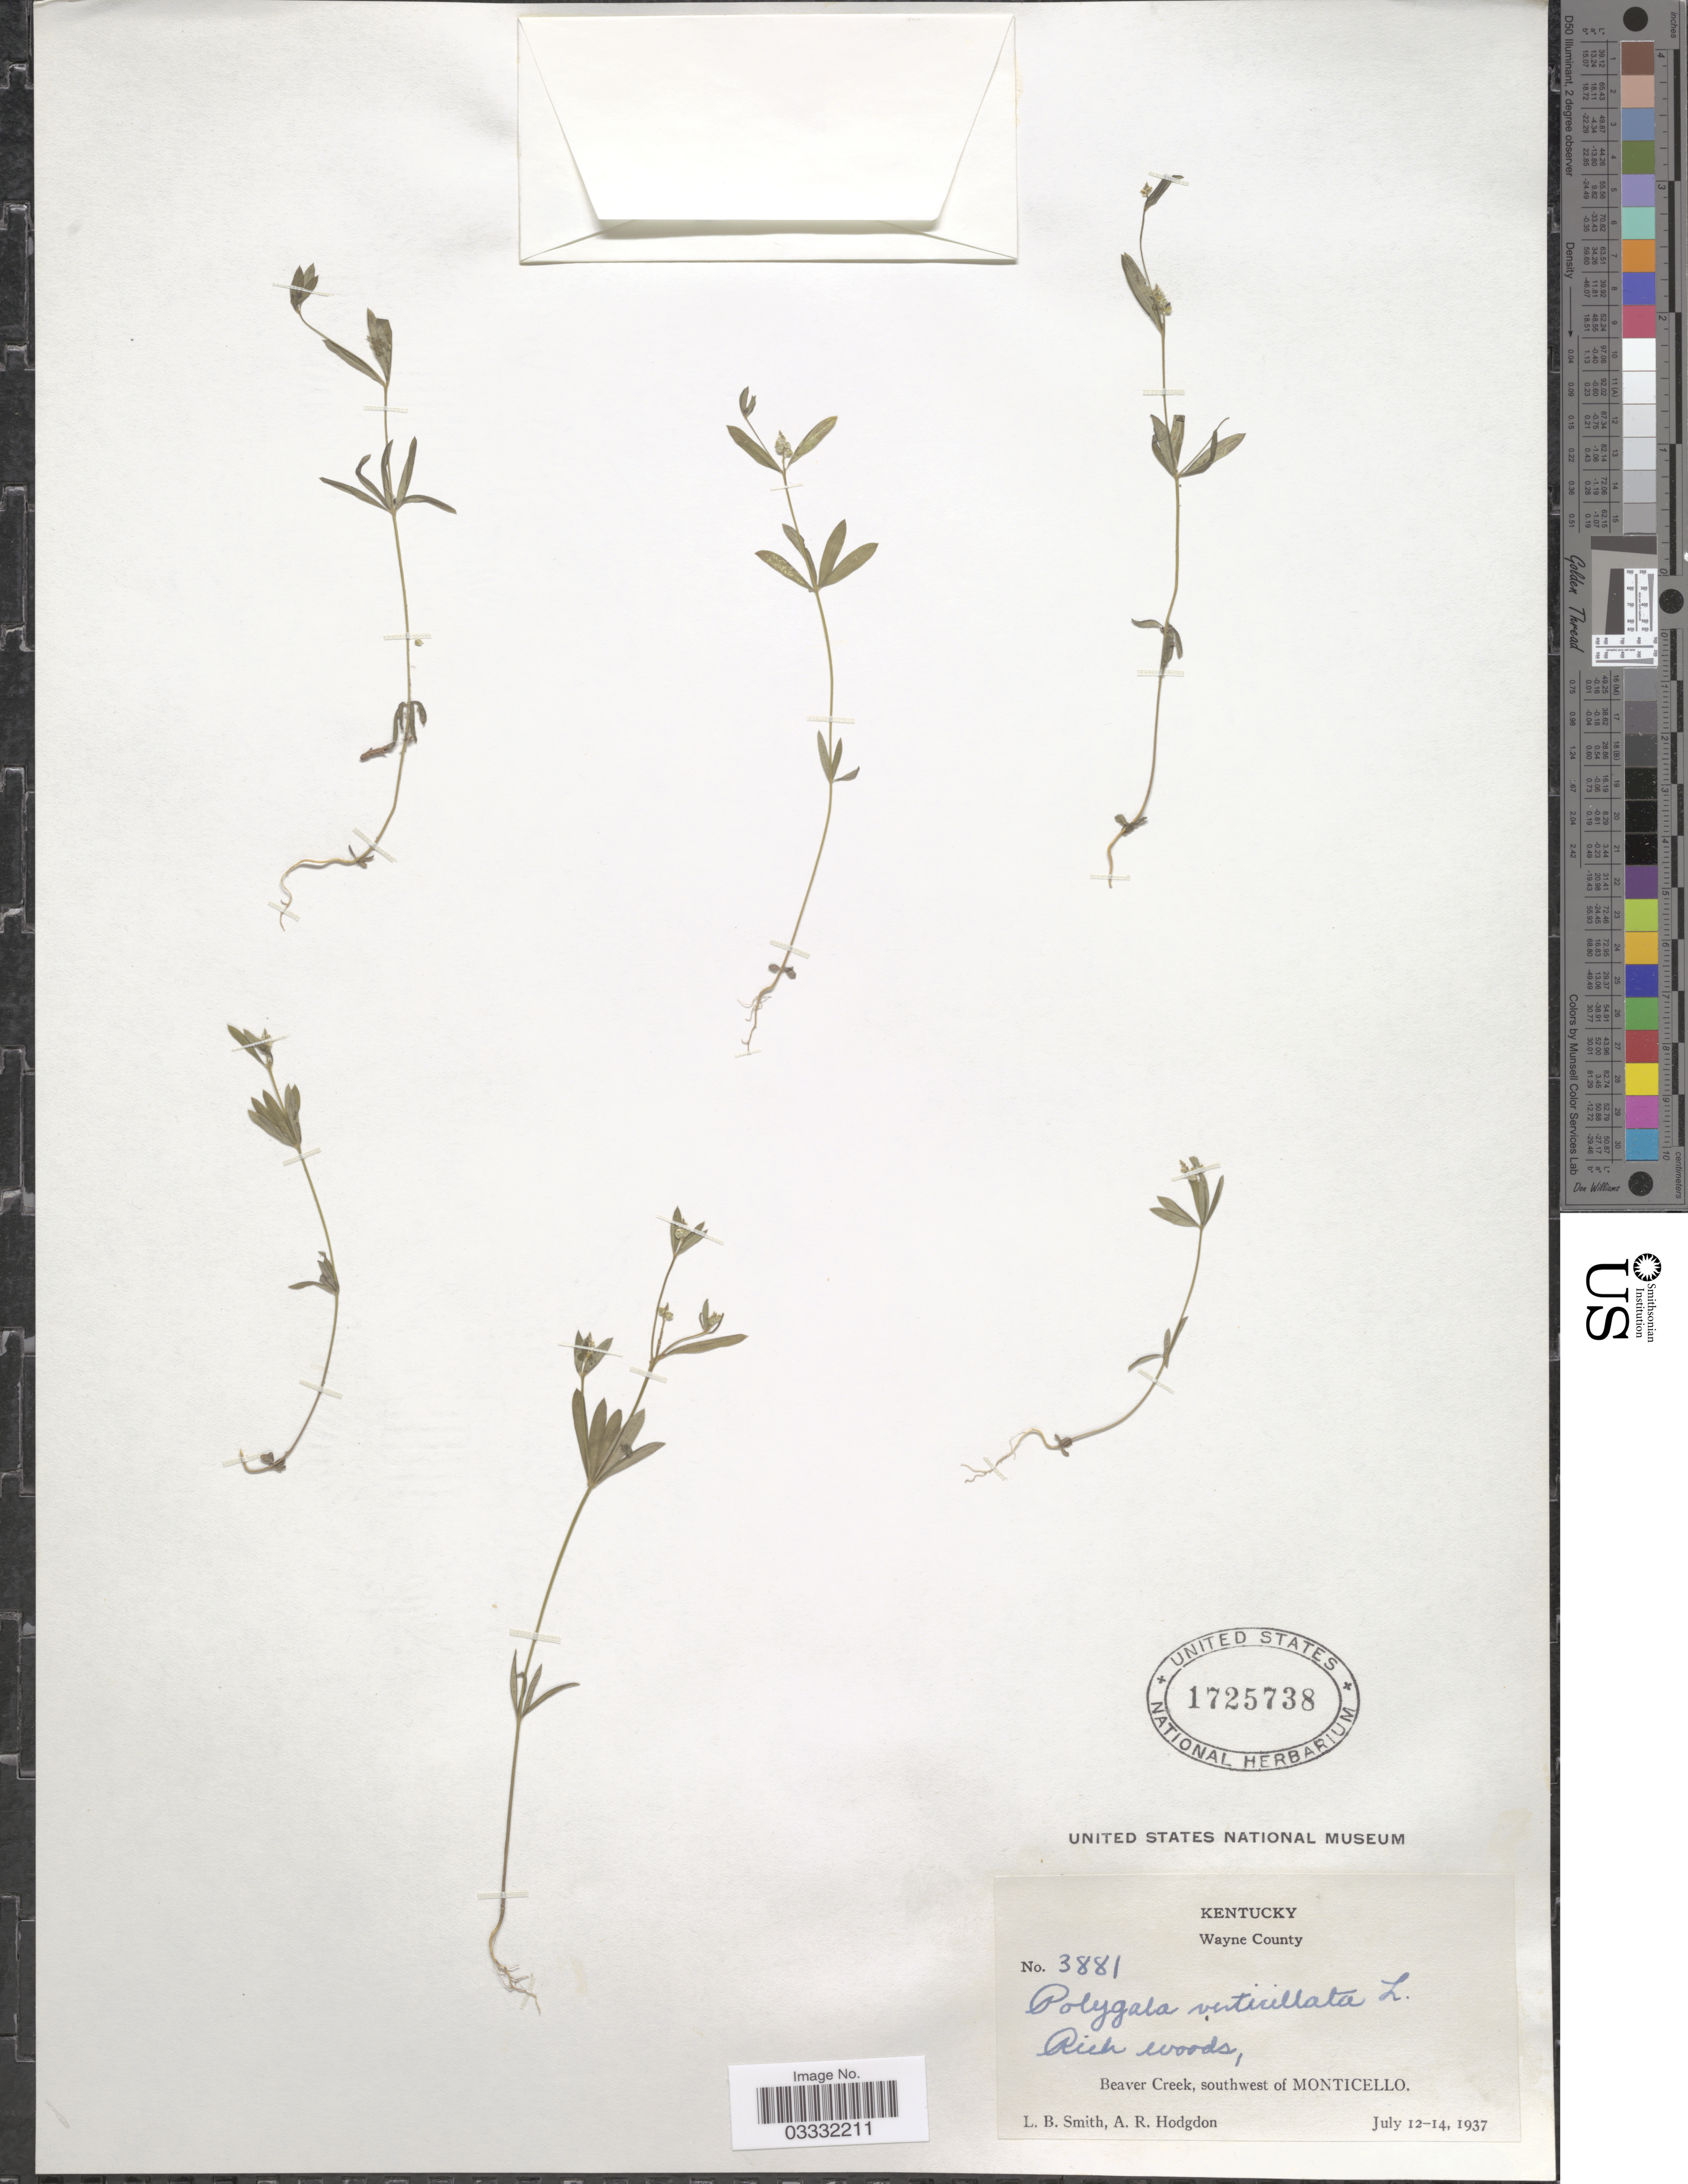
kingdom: Plantae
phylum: Tracheophyta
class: Magnoliopsida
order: Fabales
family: Polygalaceae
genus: Polygala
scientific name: Polygala verticillata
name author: L.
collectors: L. Smith & A. R. Hodgdon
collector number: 3881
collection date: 1937-07-12/1937-07-14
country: United States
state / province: Kentucky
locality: Wayne County. Rich woods, Beaver Creek, southwest of Monticello.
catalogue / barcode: US 1725738